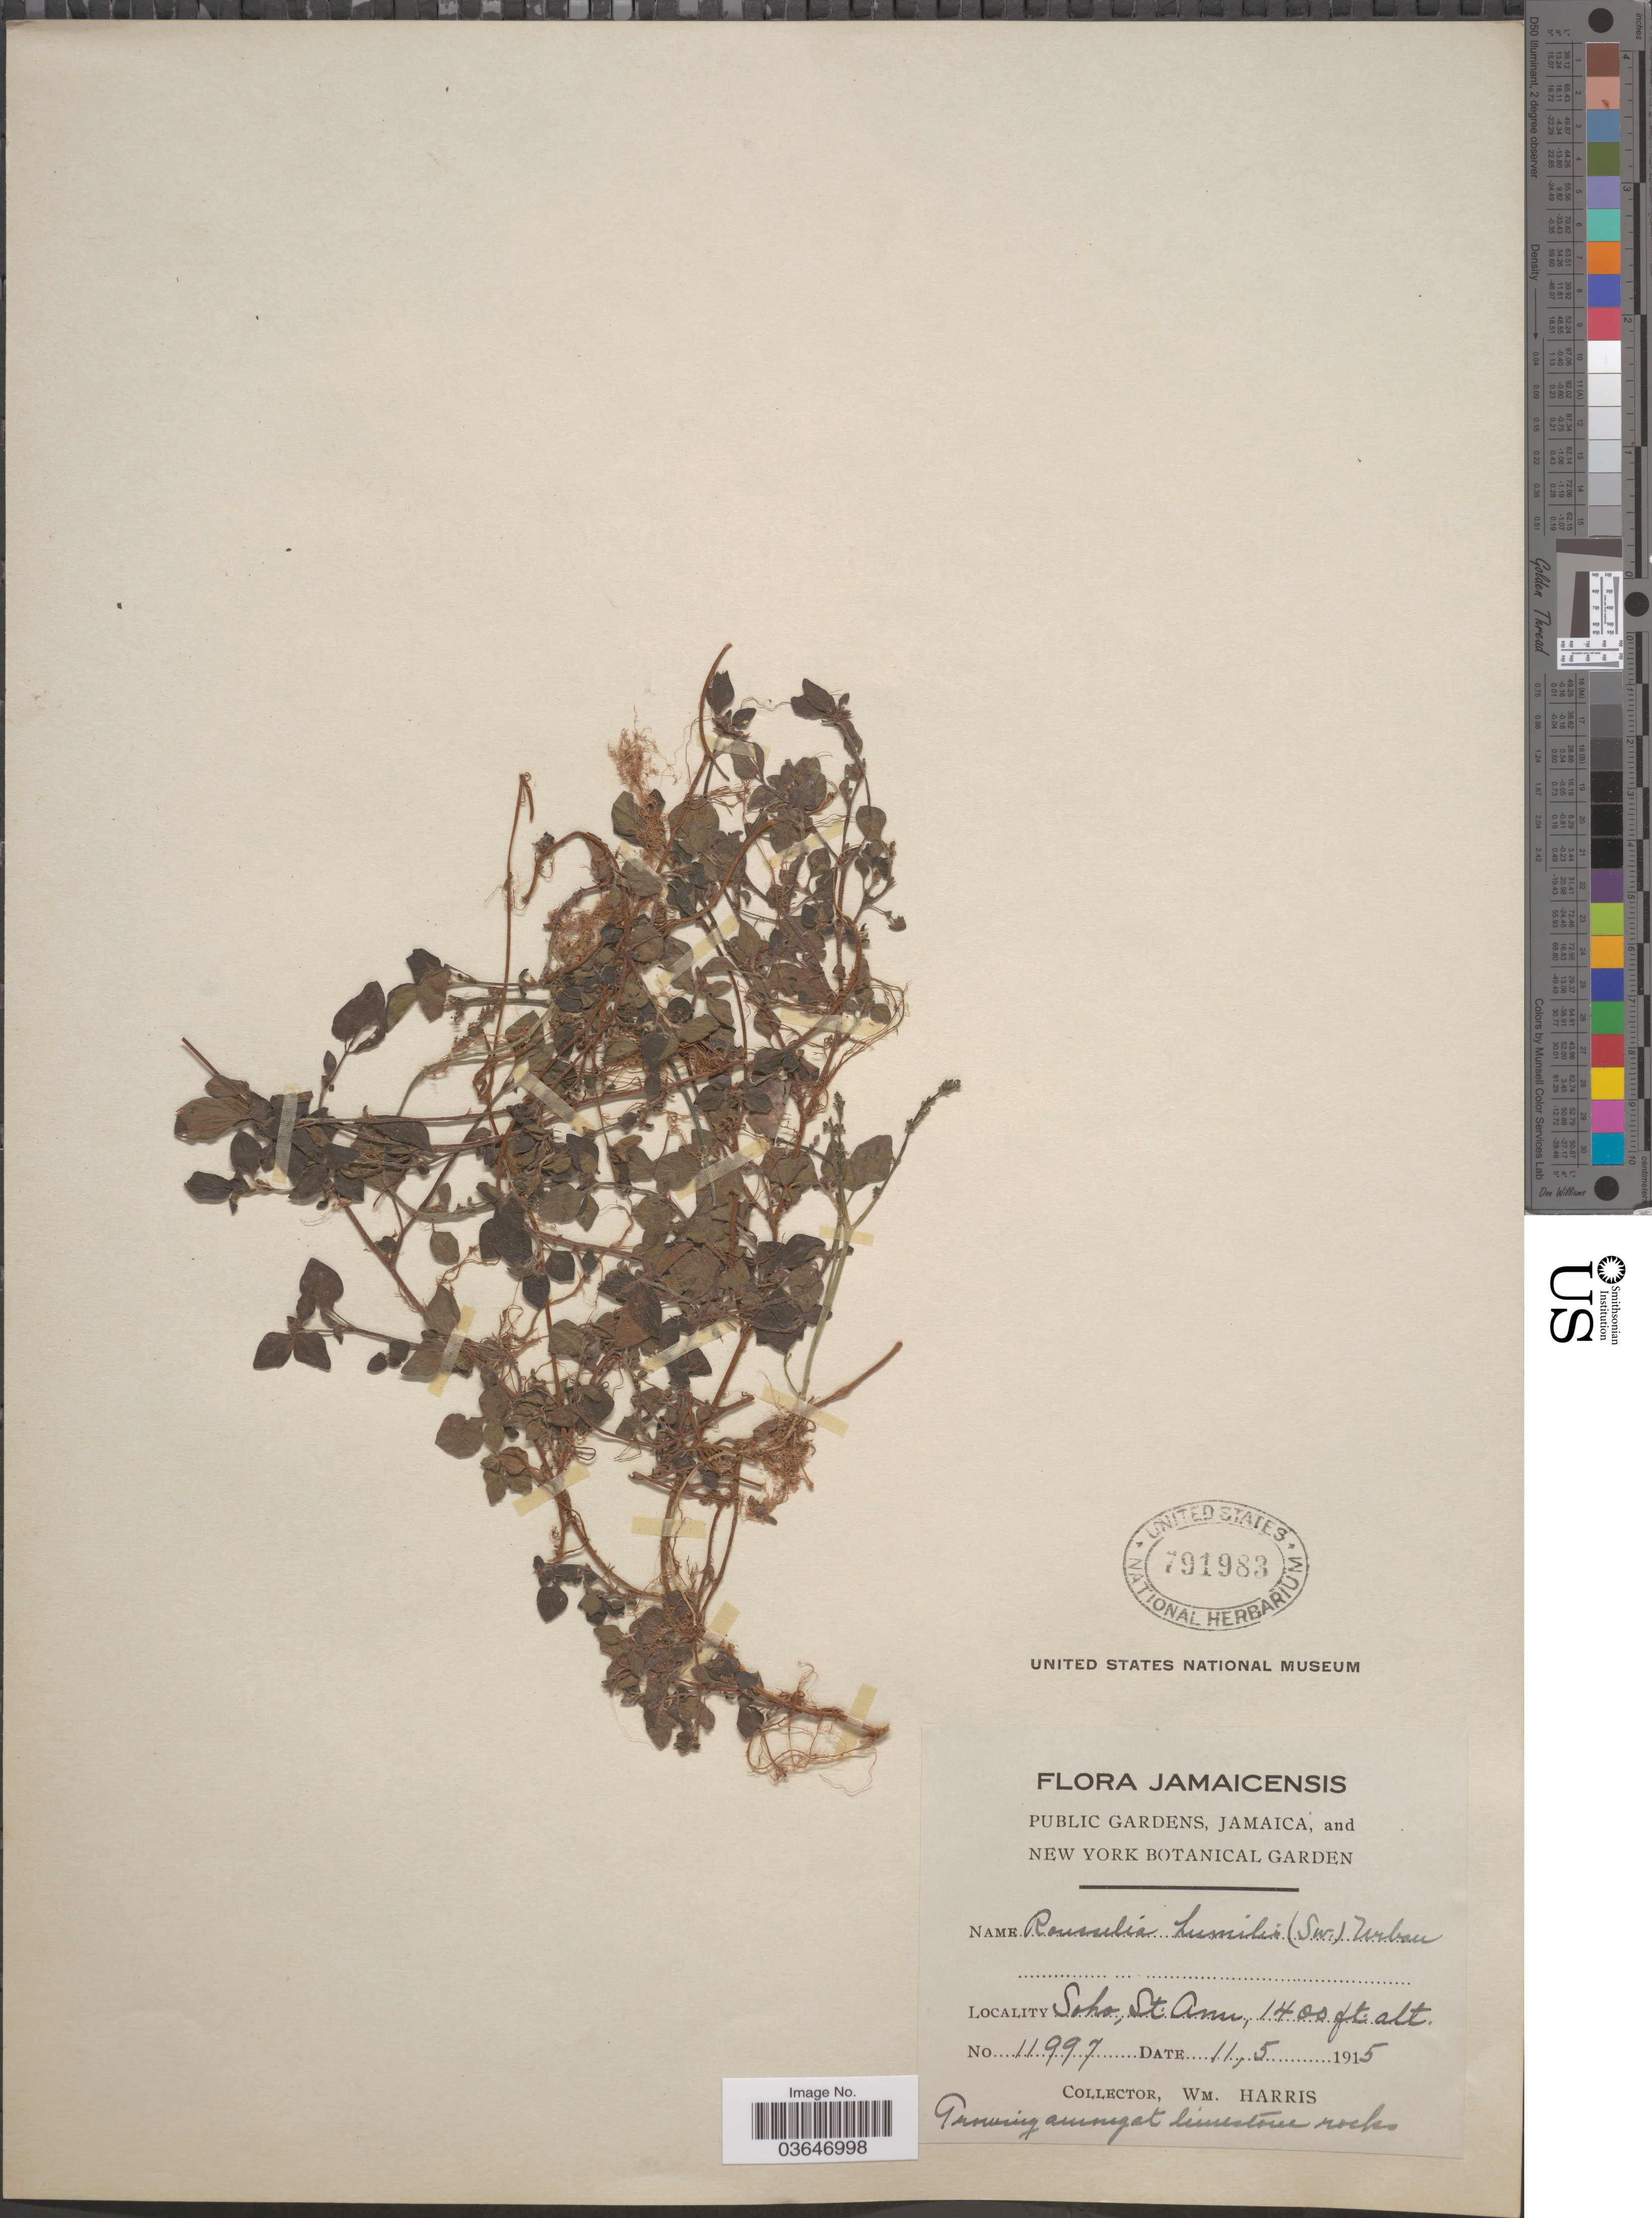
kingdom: Plantae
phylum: Tracheophyta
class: Magnoliopsida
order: Rosales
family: Urticaceae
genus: Rousselia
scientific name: Rousselia humilis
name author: (Sw.) Urb.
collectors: W. H. Harris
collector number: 11997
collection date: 1915-05-11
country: Jamaica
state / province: Saint Ann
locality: Soho.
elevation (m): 427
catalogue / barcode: US 791983